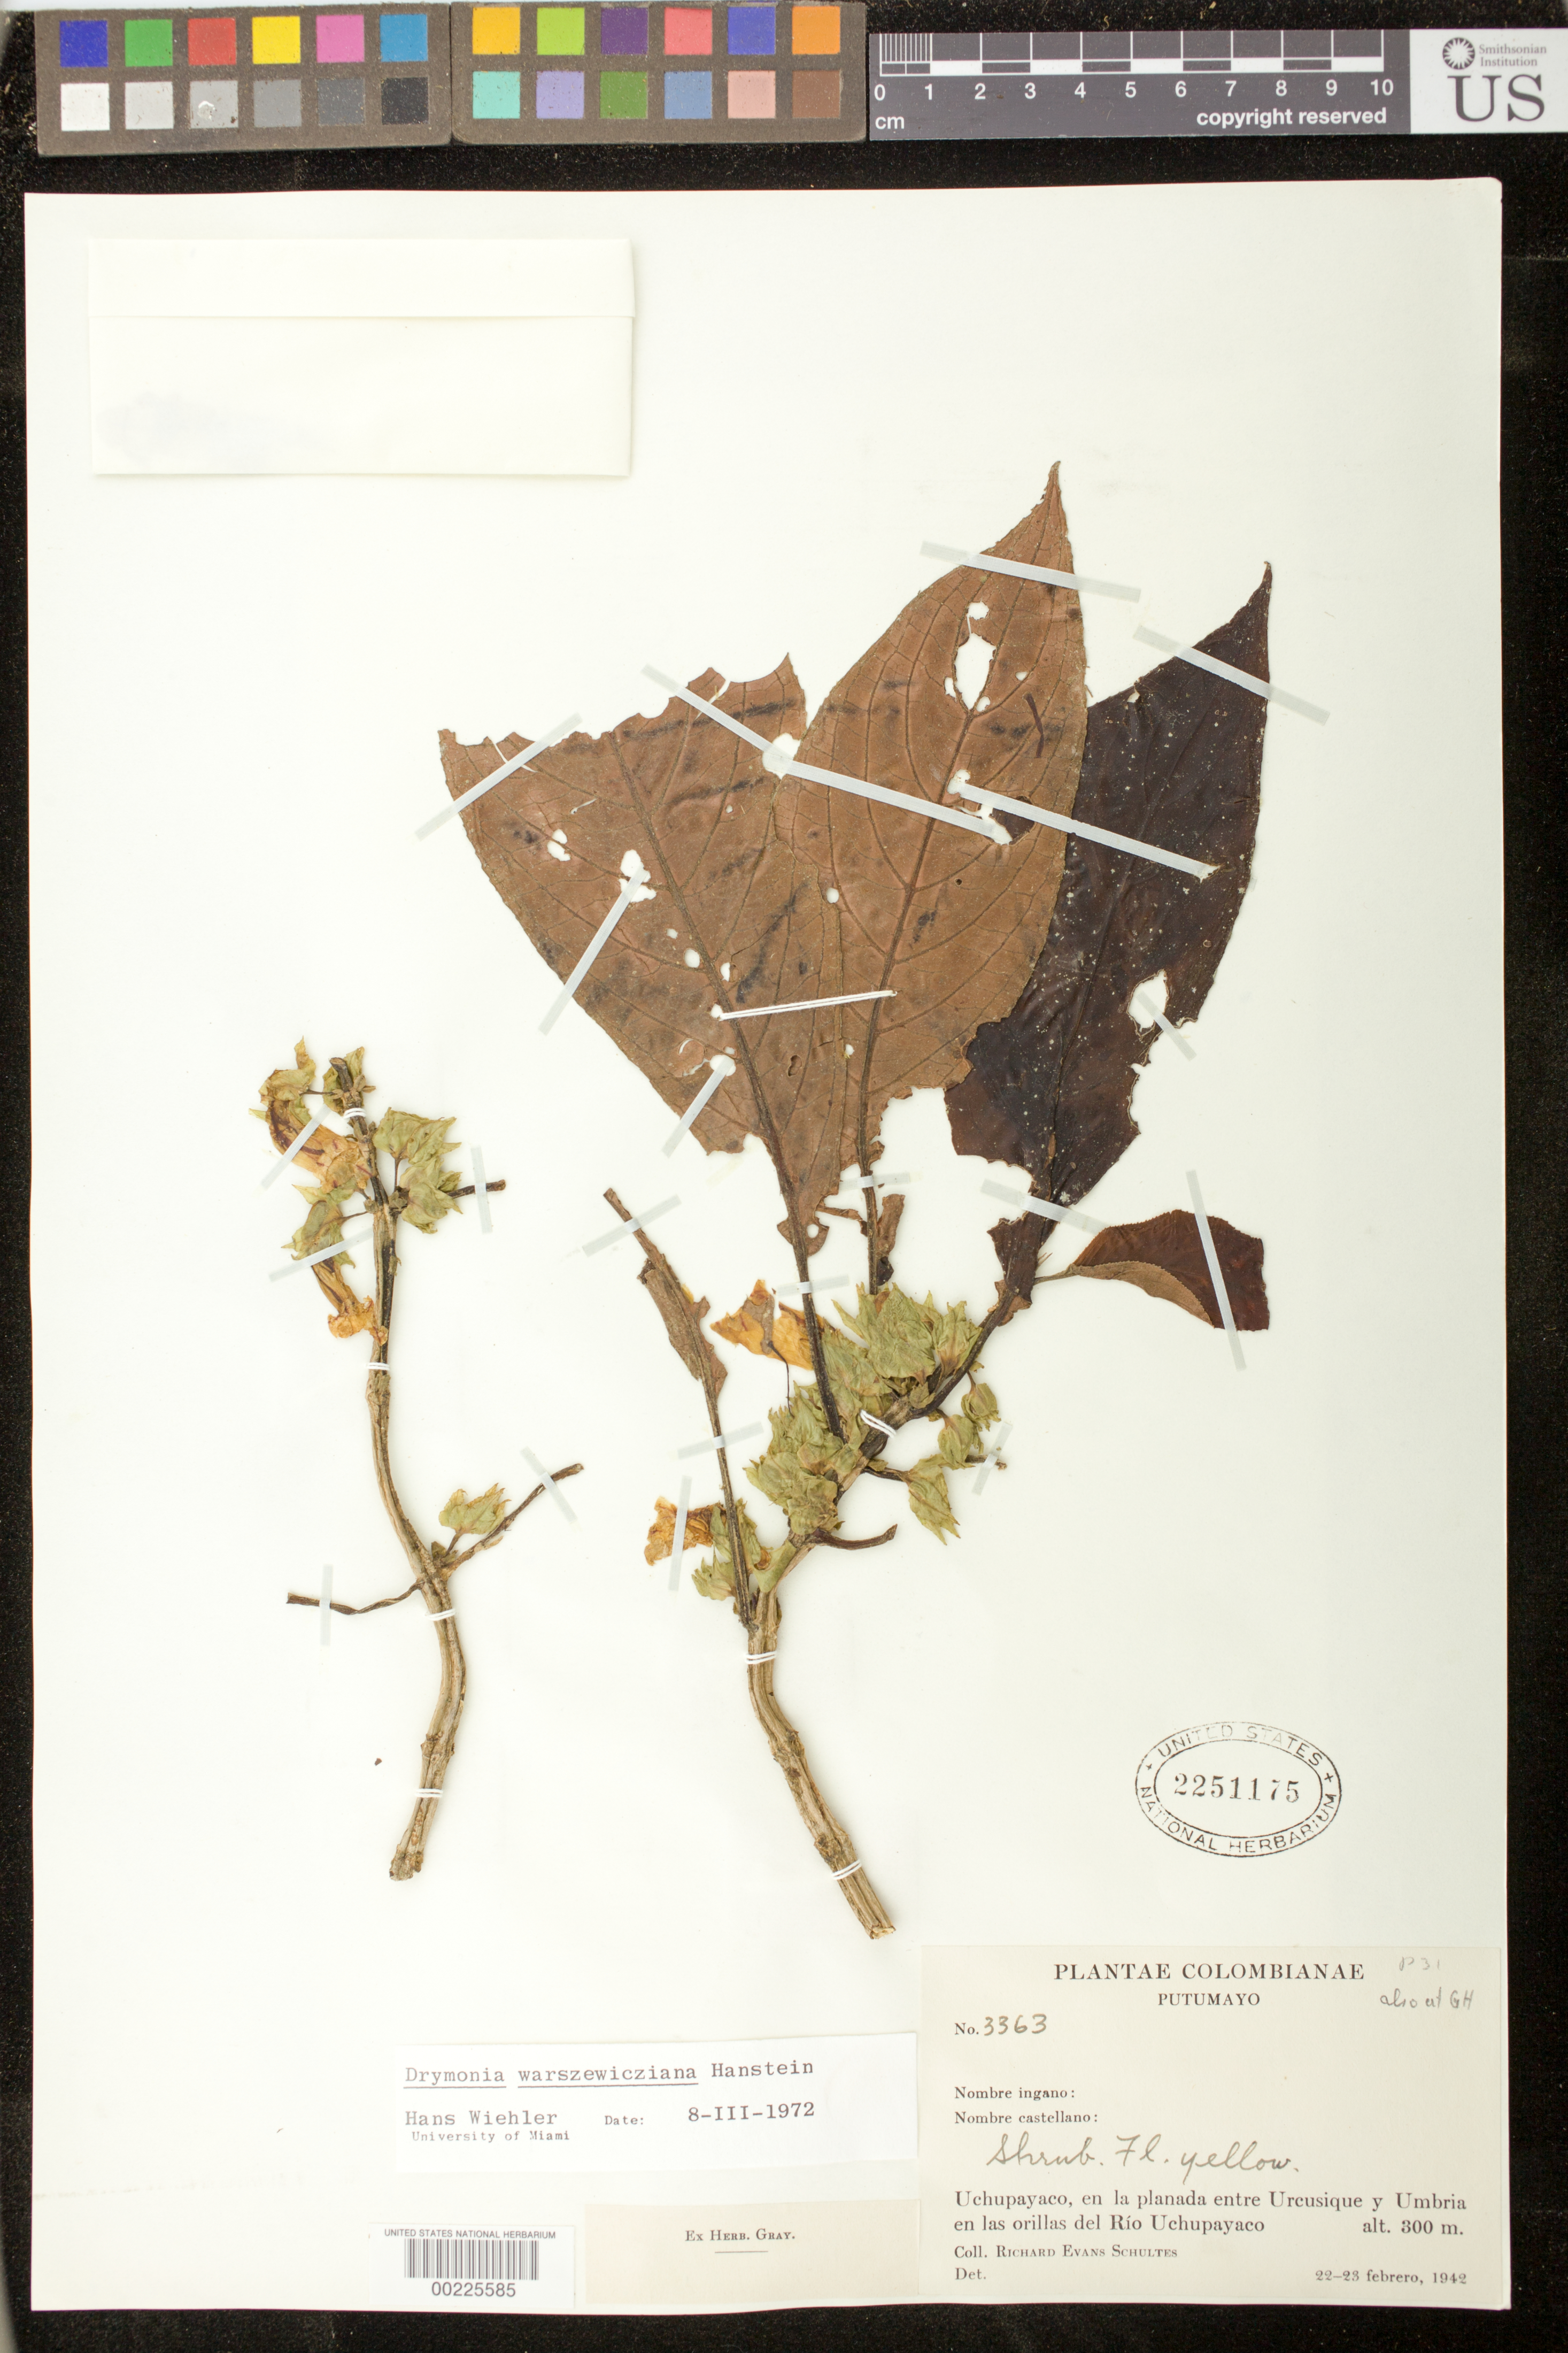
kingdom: Plantae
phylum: Tracheophyta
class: Magnoliopsida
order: Lamiales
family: Gesneriaceae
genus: Drymonia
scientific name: Drymonia warszewicziana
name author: Hanst.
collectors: R. E. Schultes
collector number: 3363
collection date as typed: Feb 1942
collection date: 1942-02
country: Colombia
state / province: Putumayo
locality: Uchupayaco, in the flat country between Urcusique and Umbria on the banks of Rio Uchupayaco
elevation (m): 300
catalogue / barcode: US 2251175